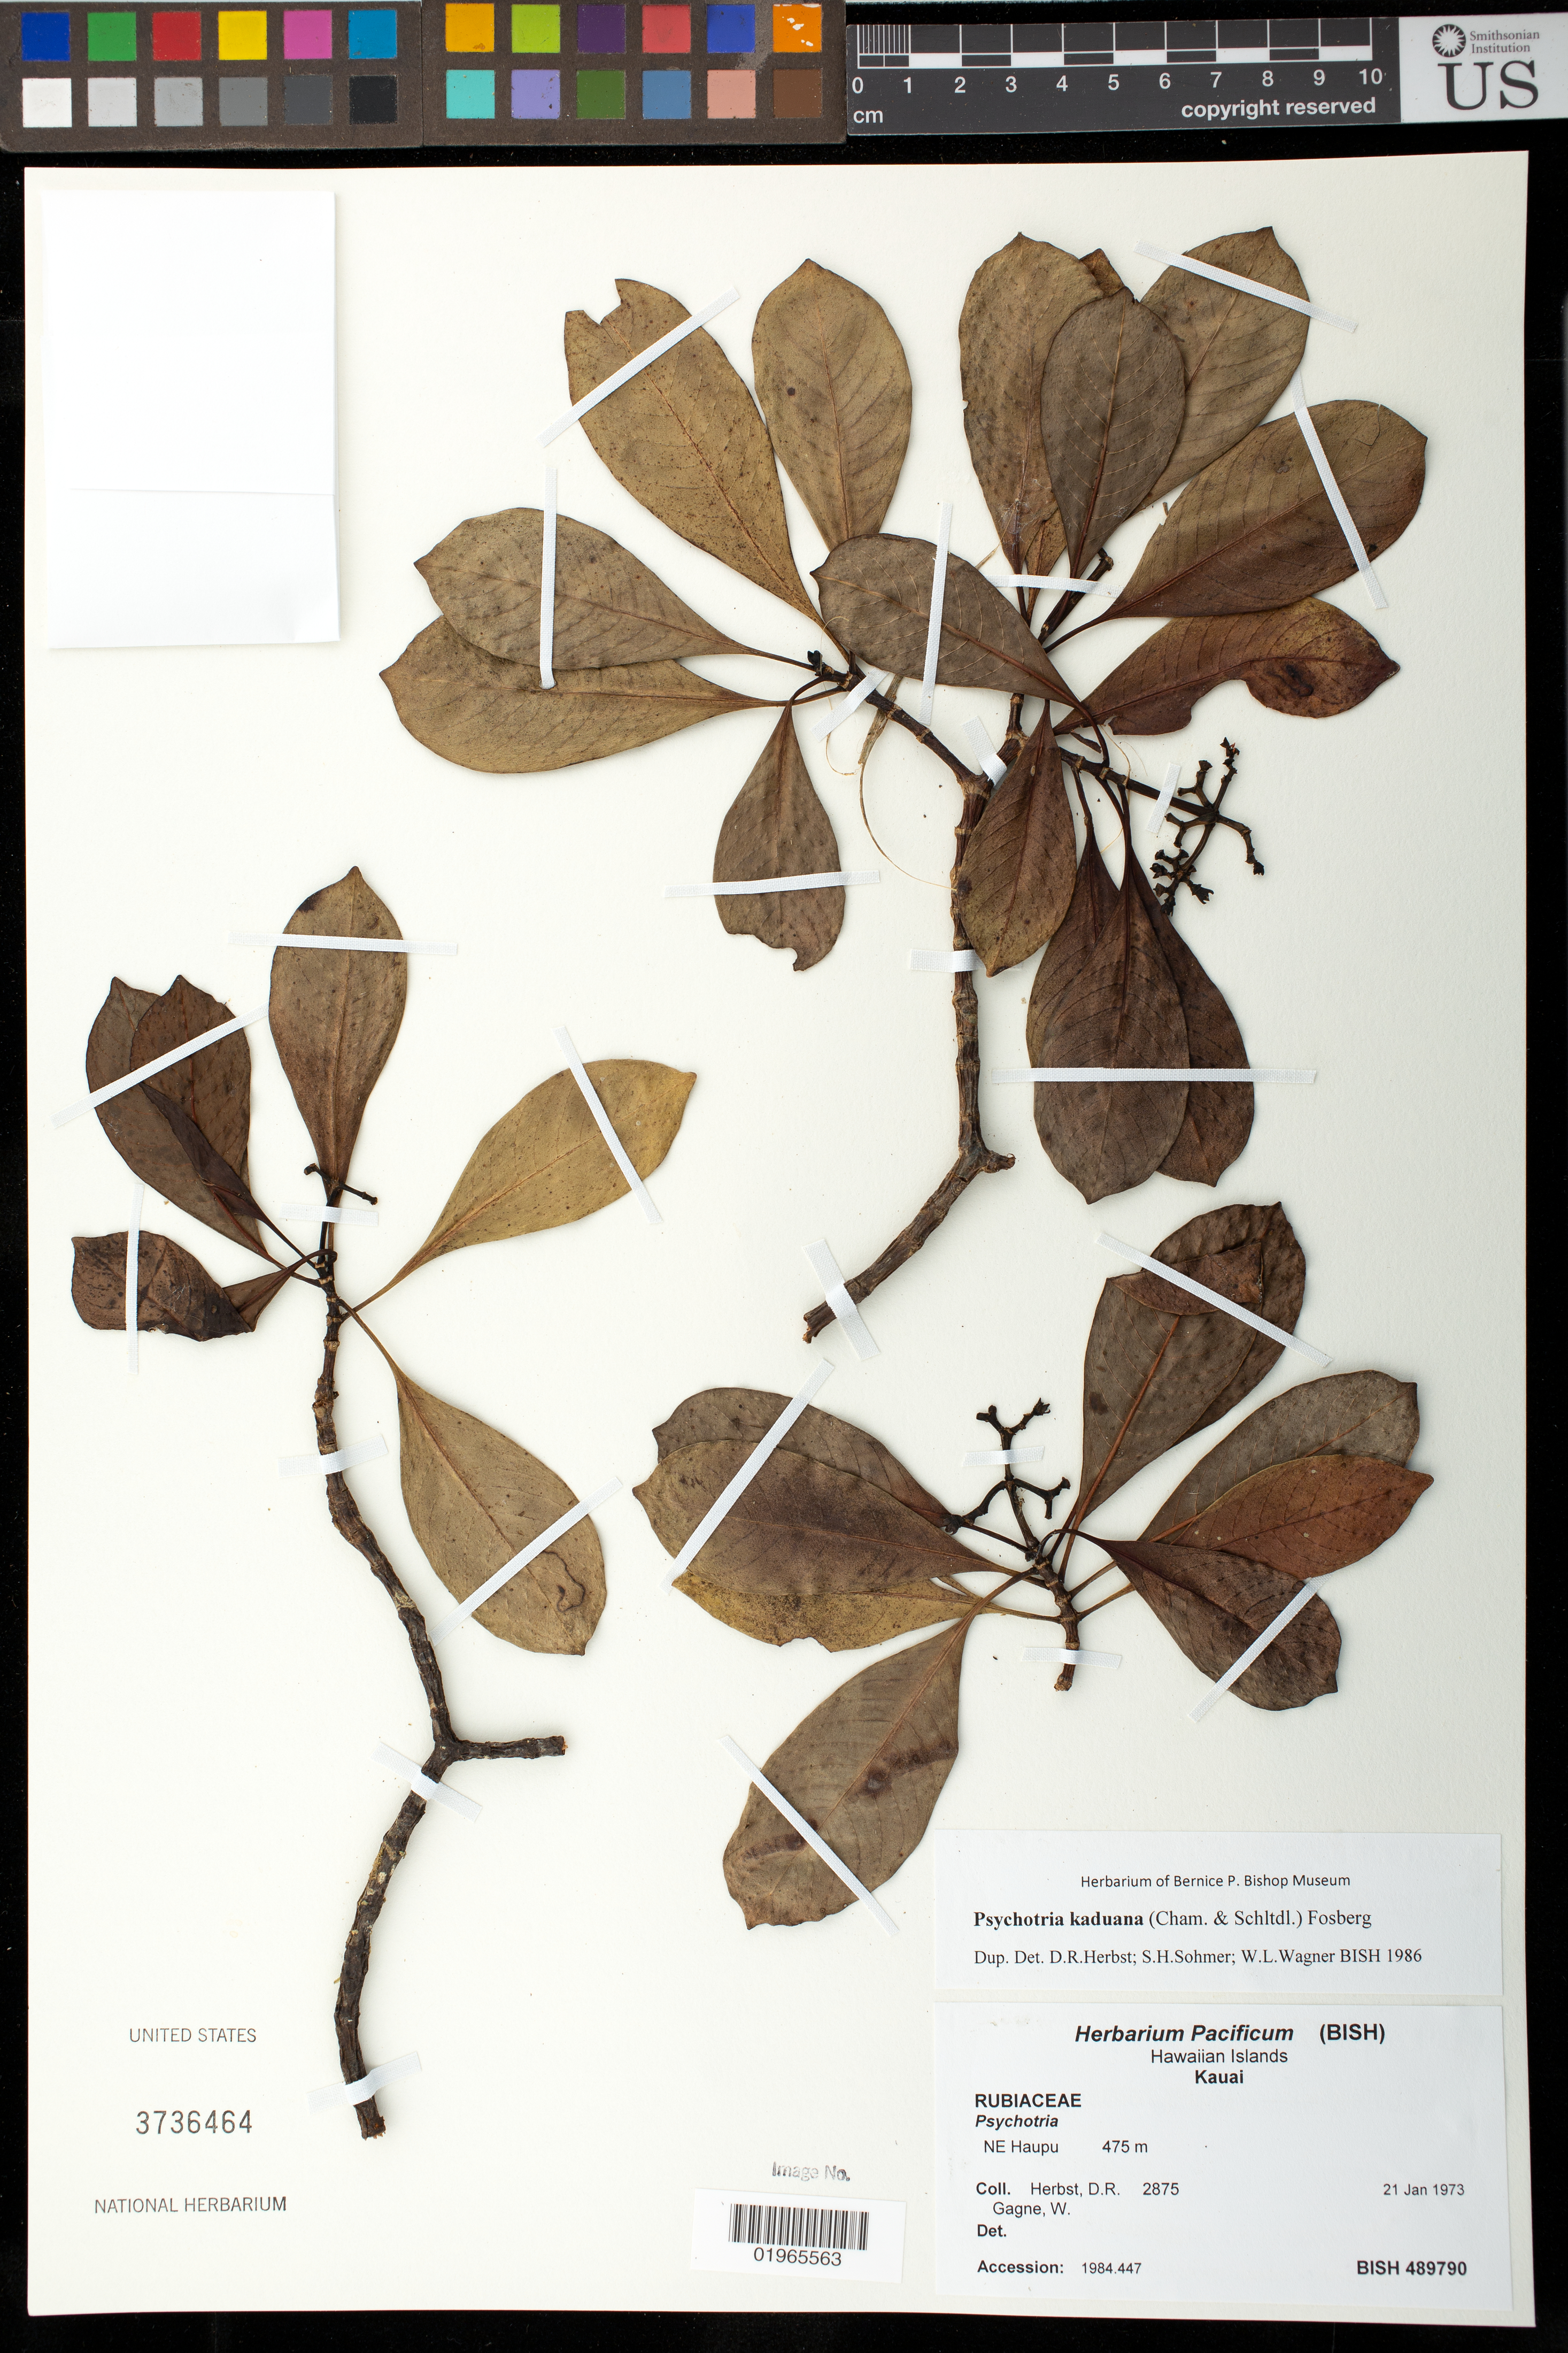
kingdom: Plantae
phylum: Tracheophyta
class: Magnoliopsida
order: Gentianales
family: Rubiaceae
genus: Psychotria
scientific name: Psychotria kaduana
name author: (Cham. & Schltdl.) Fosberg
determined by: Herbst, D. R.; Sohmer, S. H.; Wagner, W. L.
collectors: D. R. Herbst & W. Gagne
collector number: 2875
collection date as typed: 21 Jan 1973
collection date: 1973-01-21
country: United States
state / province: Hawaii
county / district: Kauai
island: Kaua'i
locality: NE face of Haupu Mountain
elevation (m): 475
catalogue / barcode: US 3736464